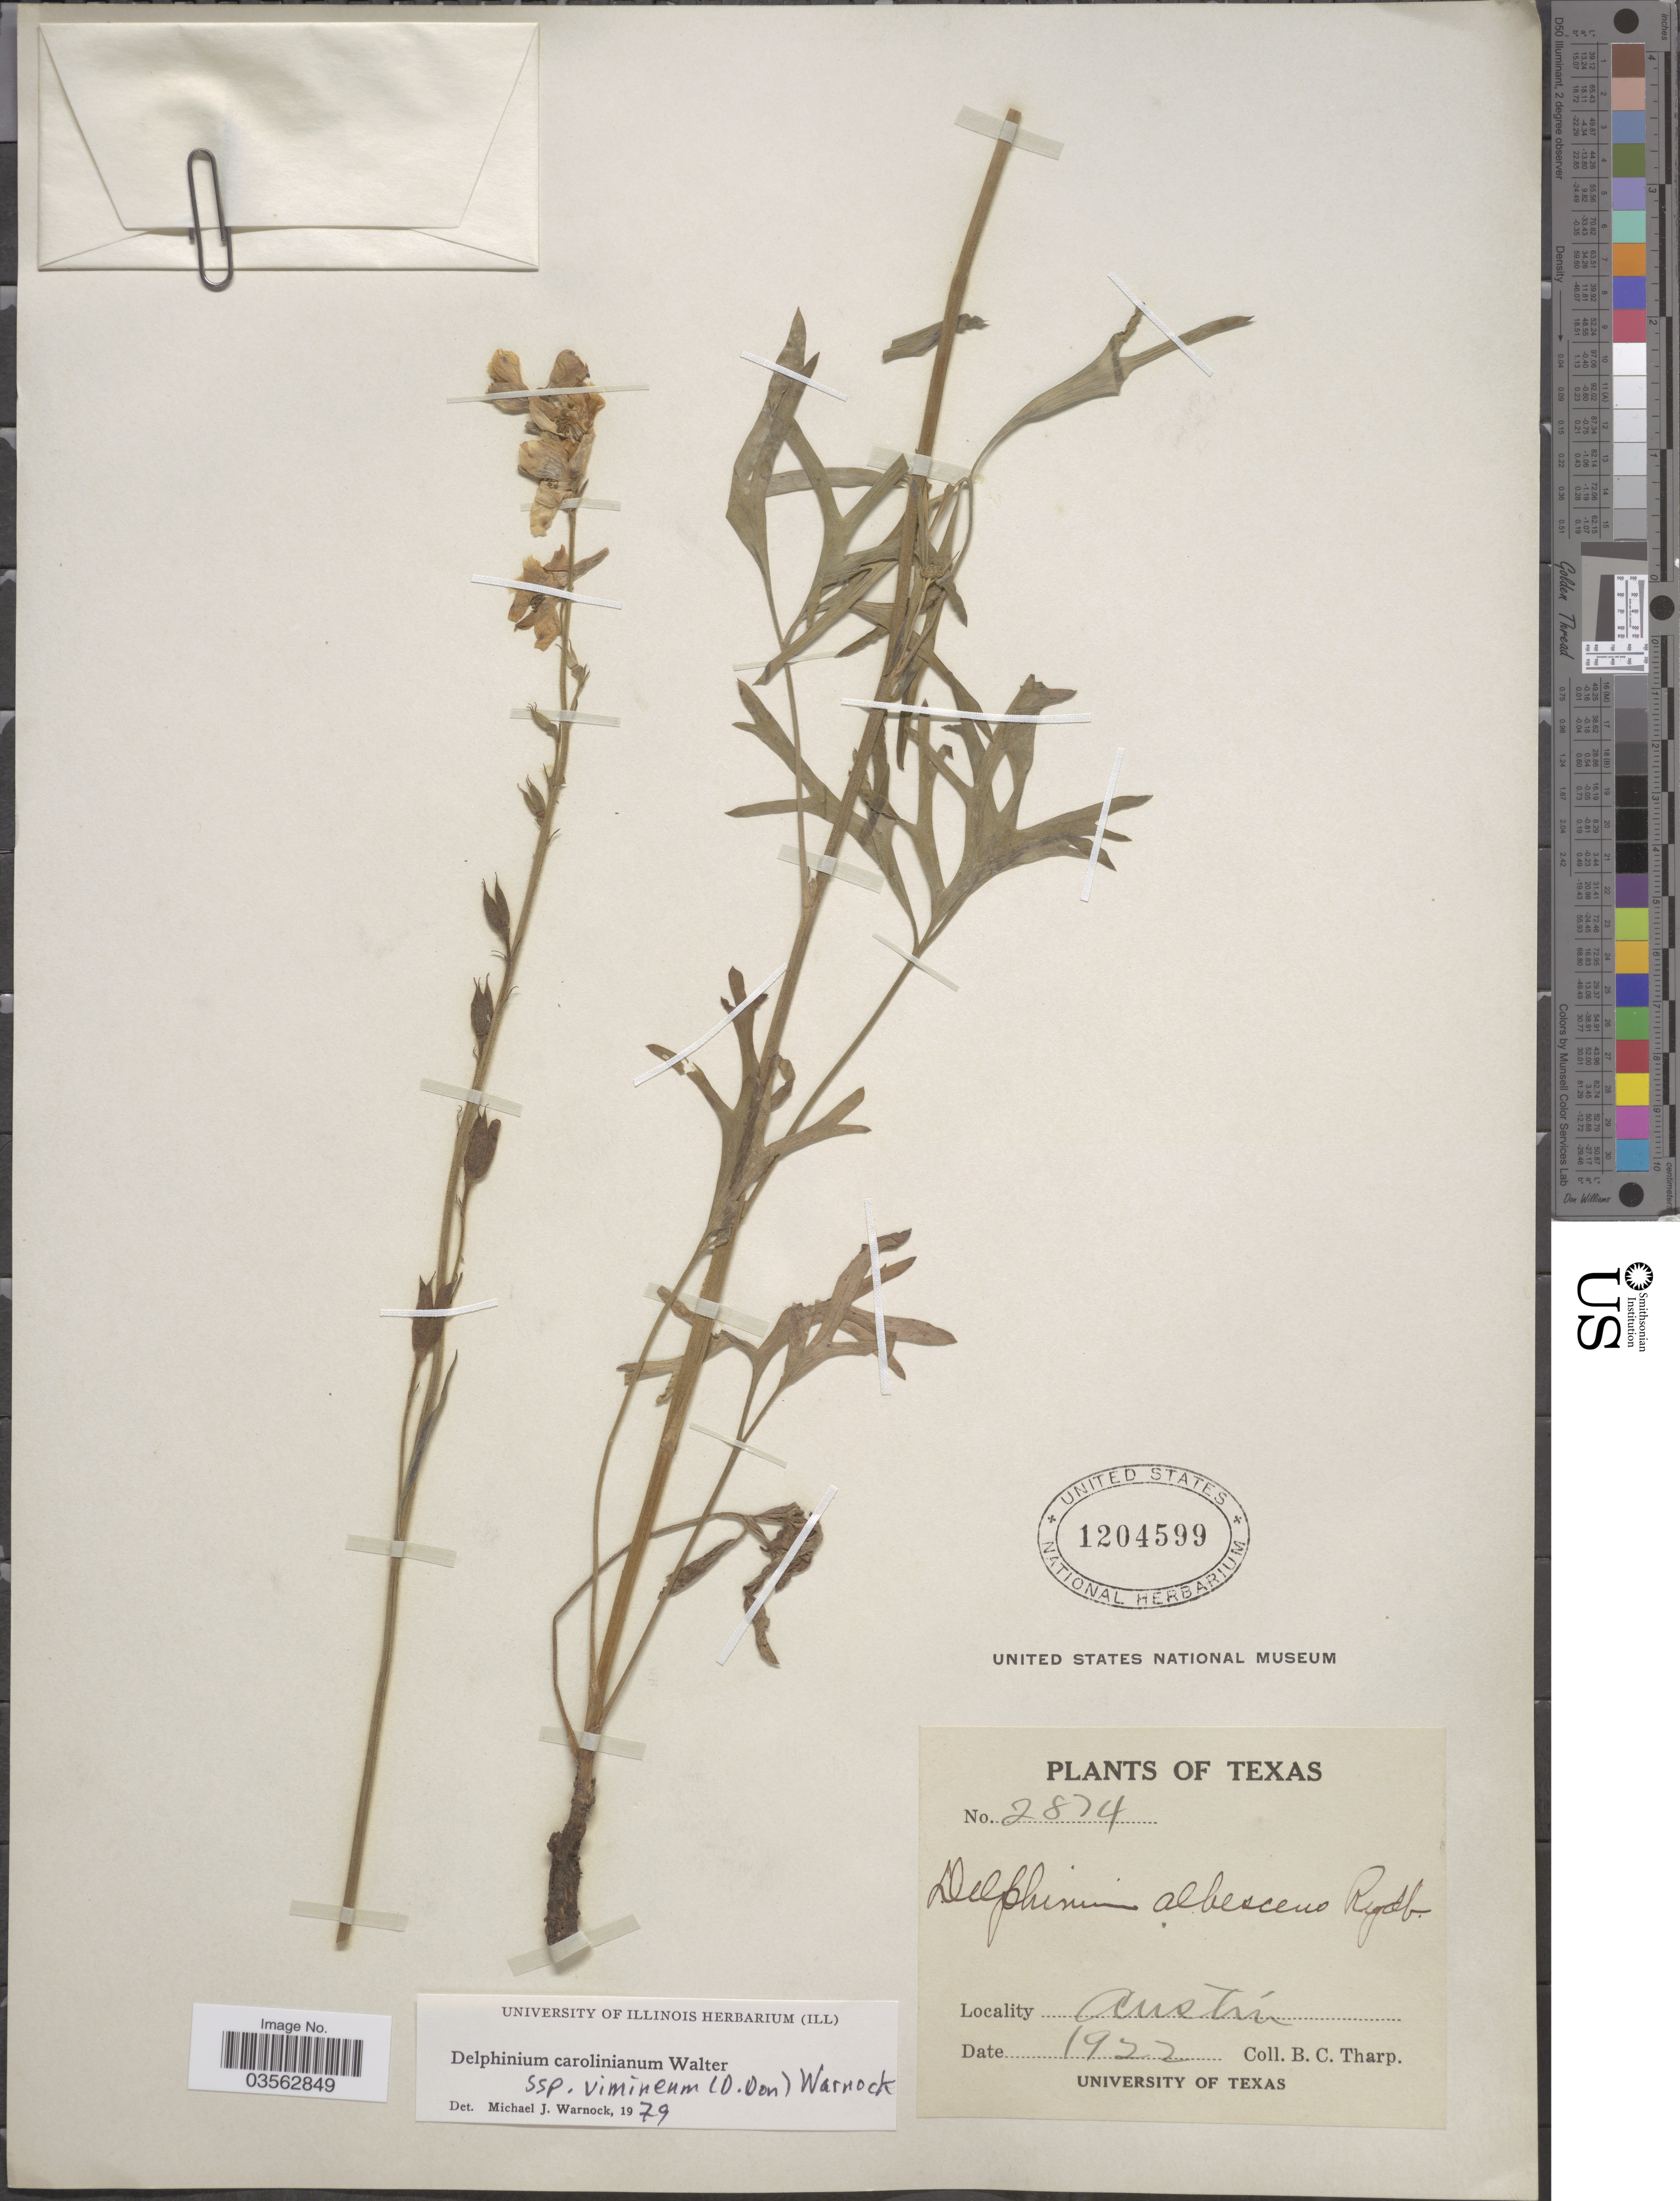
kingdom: Plantae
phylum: Tracheophyta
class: Magnoliopsida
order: Ranunculales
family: Ranunculaceae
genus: Delphinium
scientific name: Delphinium carolinianum subsp. vimineum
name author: Walter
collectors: B. C. Tharp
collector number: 2874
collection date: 1922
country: United States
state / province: Texas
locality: Austin.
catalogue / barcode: US 1204599